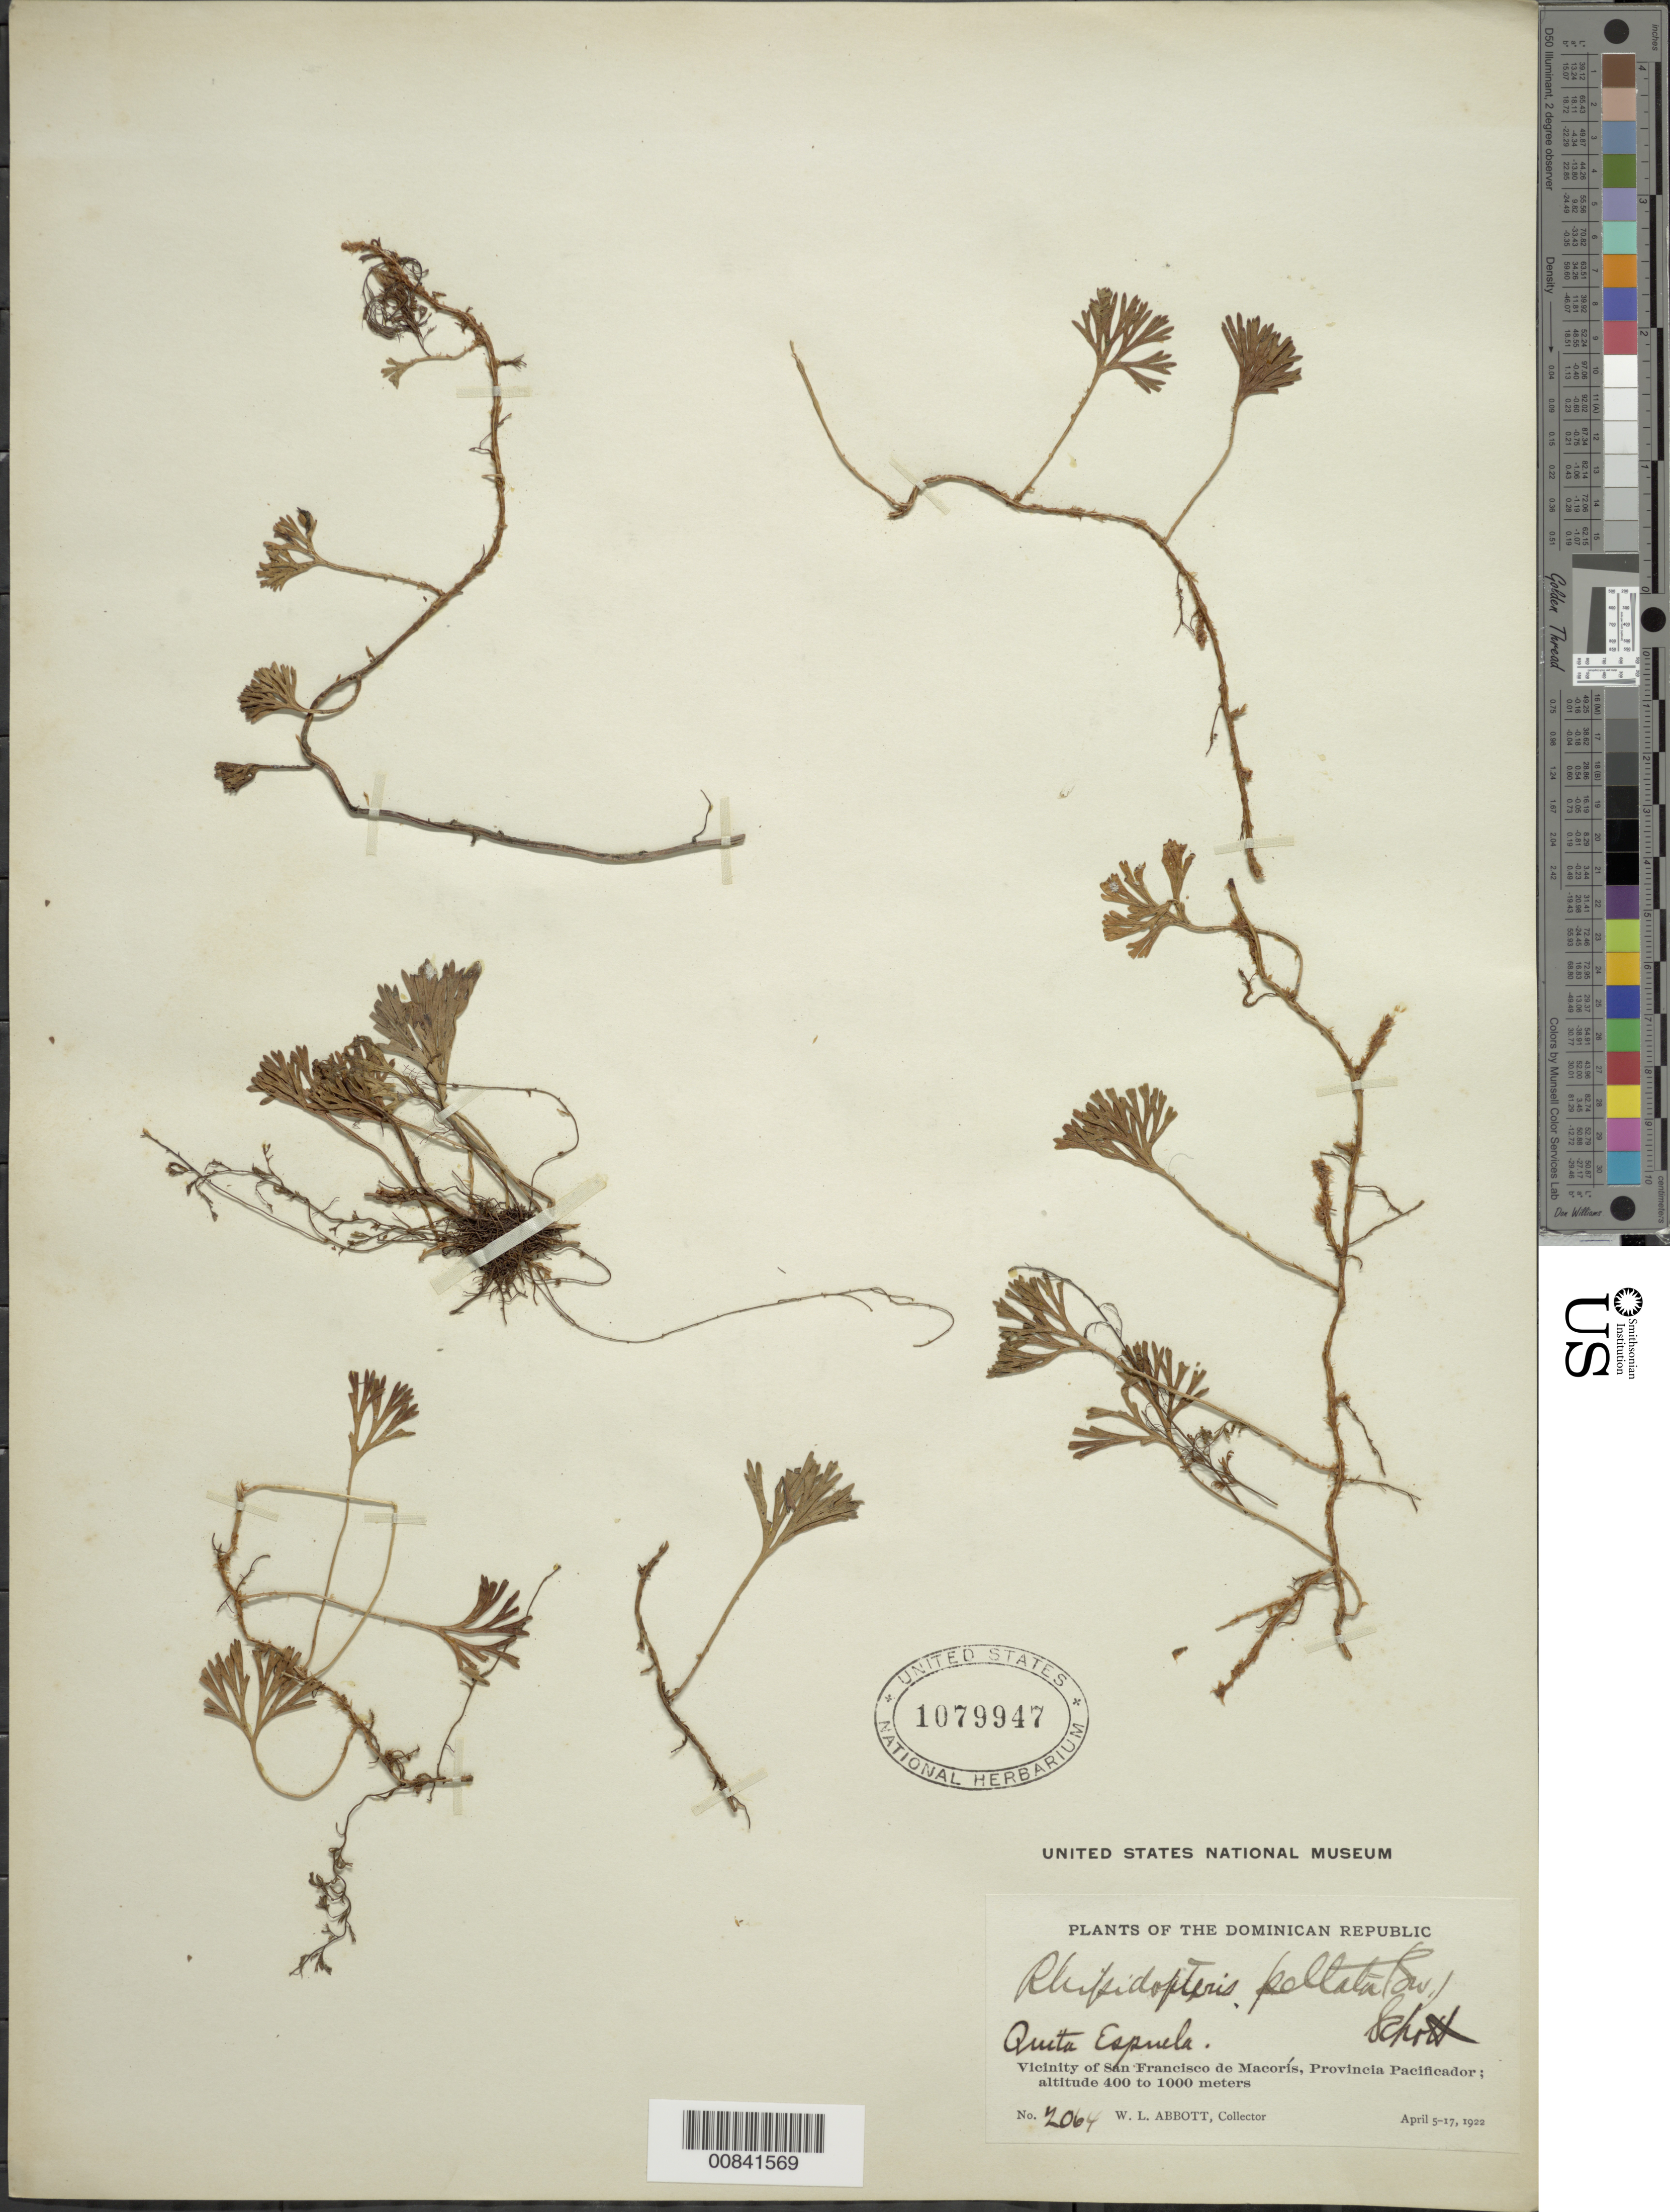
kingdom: Plantae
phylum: Tracheophyta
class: Polypodiopsida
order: Polypodiales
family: Dryopteridaceae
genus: Elaphoglossum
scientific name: Elaphoglossum peltatum f. peltatum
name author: (Sw.) Urb.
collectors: W. L. Abbott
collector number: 2064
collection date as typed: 05 Apr 1922 to 17 Apr 1922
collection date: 1922-04-05/1922-04-17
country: Dominican Republic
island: Hispaniola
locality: Prov. Pacificador, vicinity San Francisco de Macorís, Quita Espuela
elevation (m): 400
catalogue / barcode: US 1079947